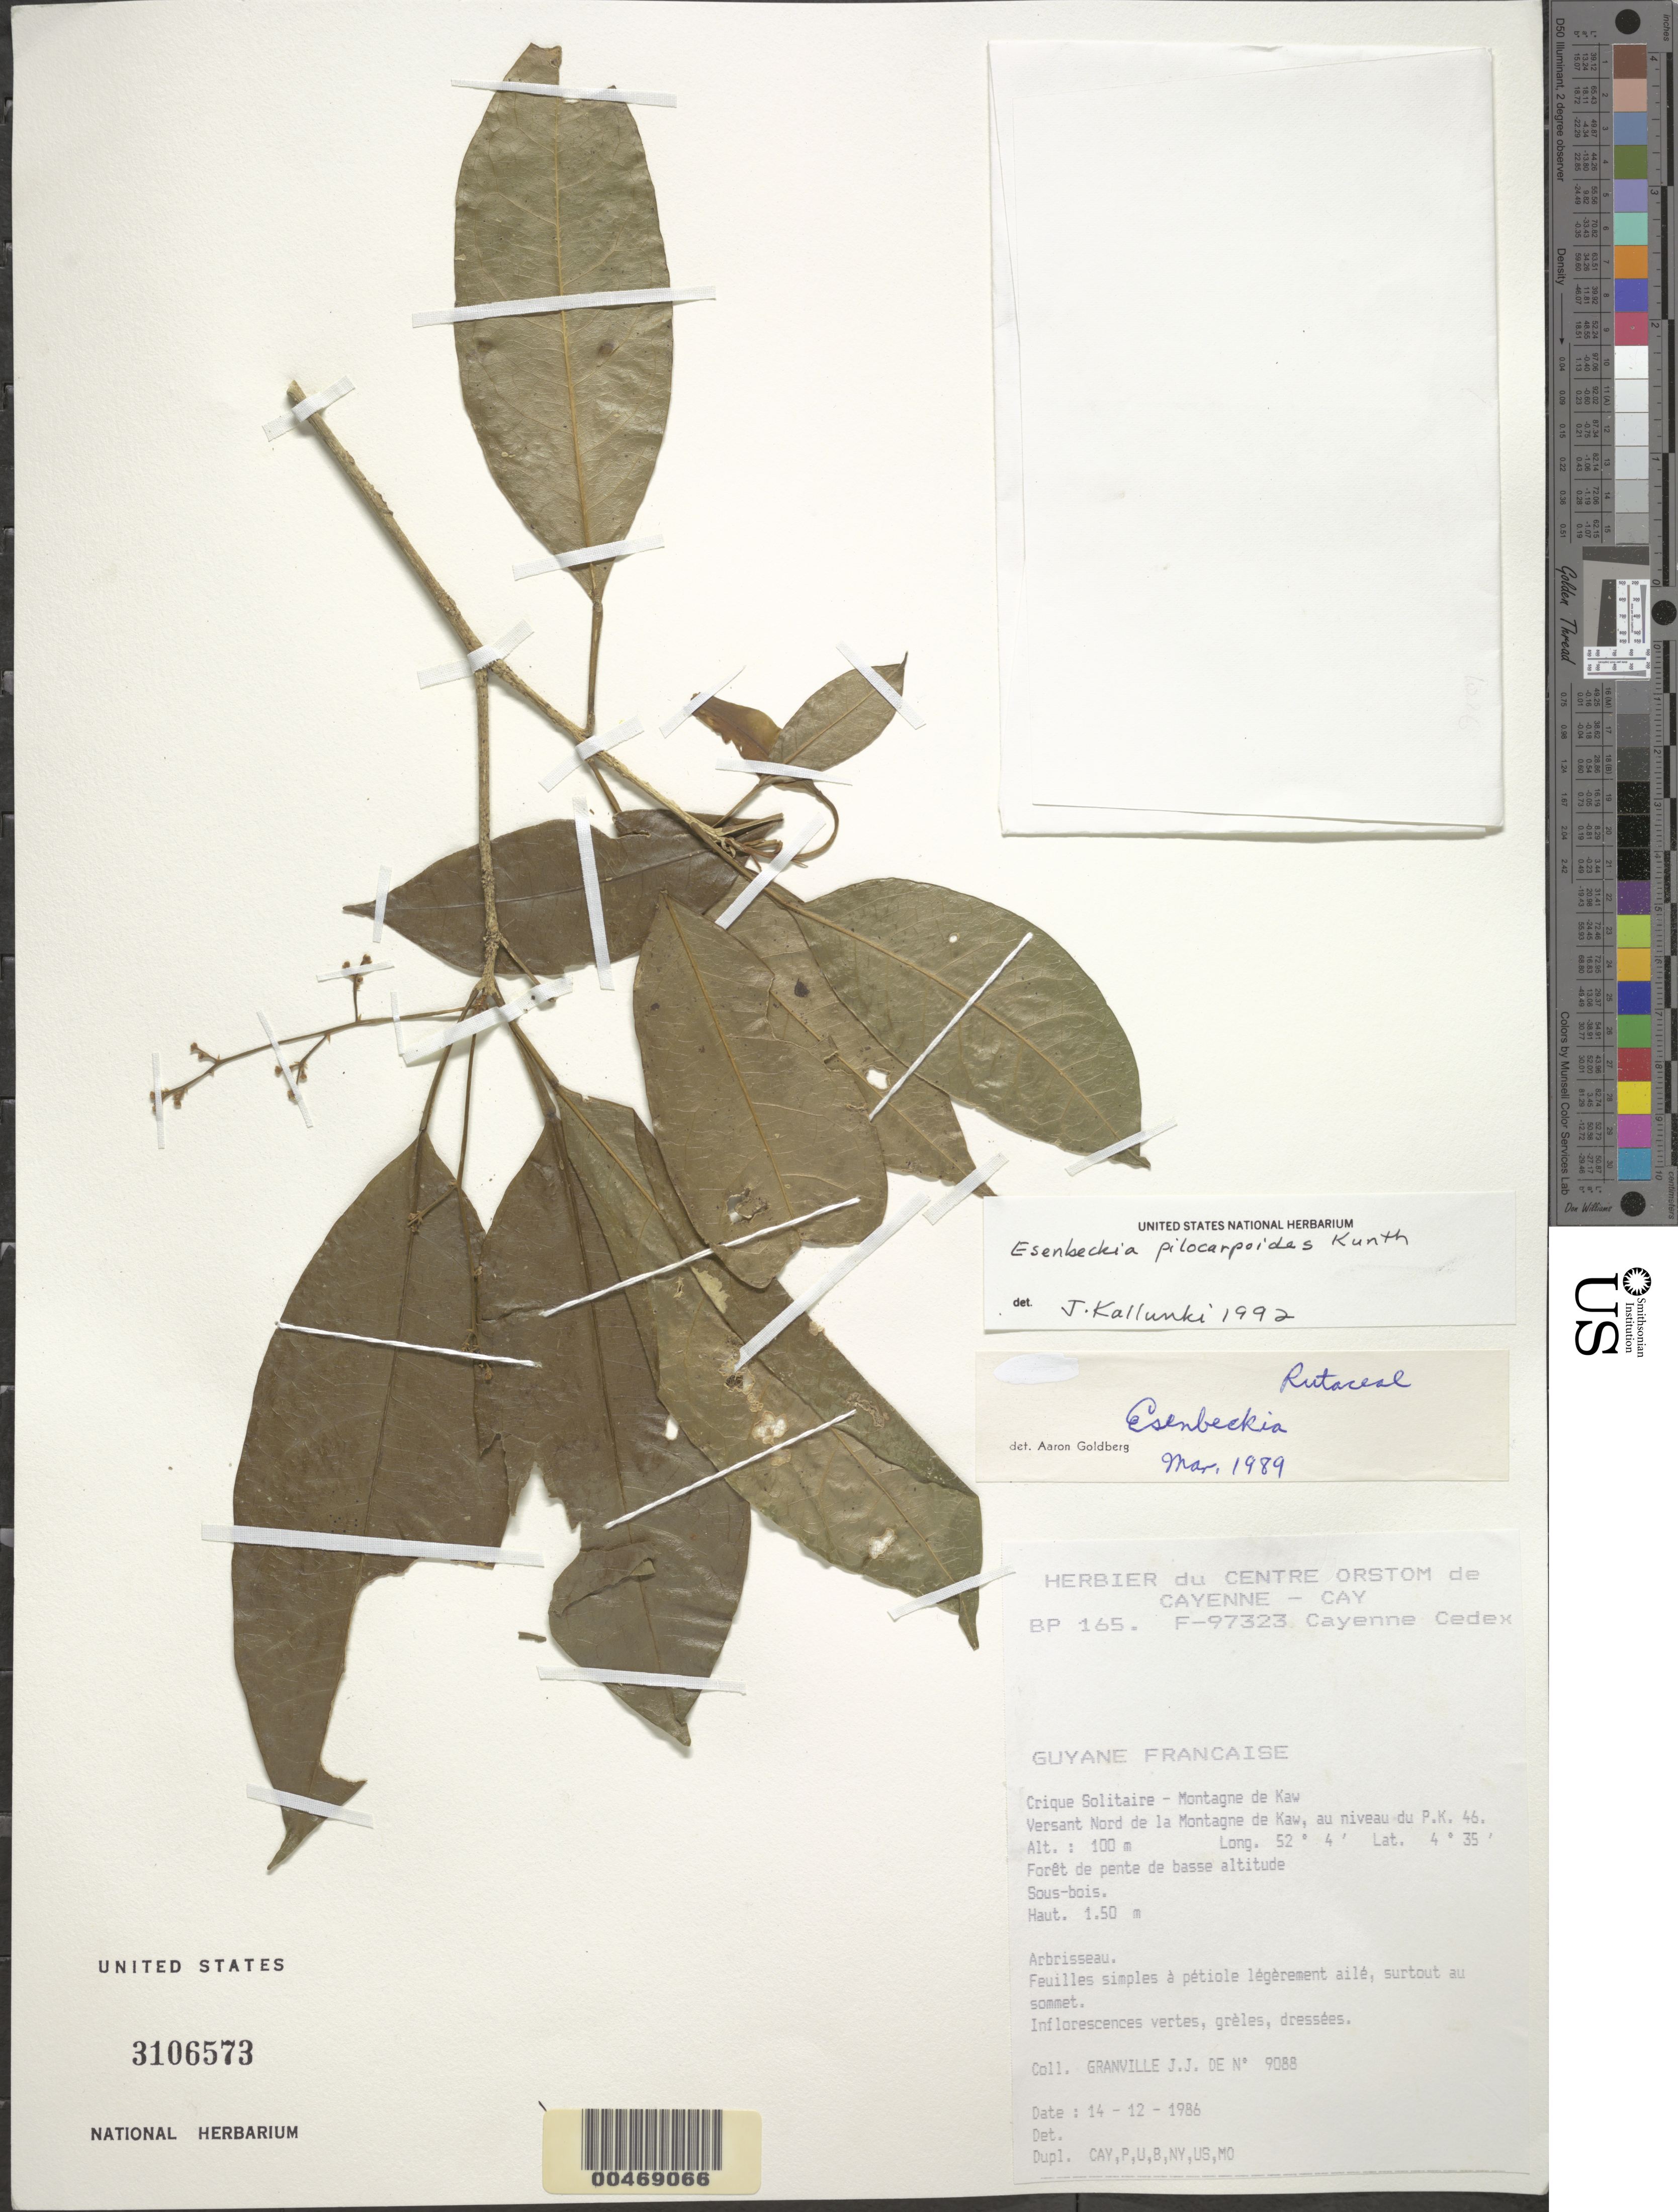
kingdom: Plantae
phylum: Tracheophyta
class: Magnoliopsida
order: Sapindales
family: Rutaceae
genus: Esenbeckia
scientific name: Esenbeckia pilocarpoides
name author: Kunth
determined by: Kallunki, Jacquelyn A.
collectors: J.-J. de Granville et al.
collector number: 9088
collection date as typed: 14-Dec-86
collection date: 1986-12-14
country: French Guiana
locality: Crique Solitaire, Montagne de Kaw, versant Nord, au niveau du PK 46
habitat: Forêt de pente de basse altitude. Sous bois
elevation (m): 100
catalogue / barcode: US 3106573